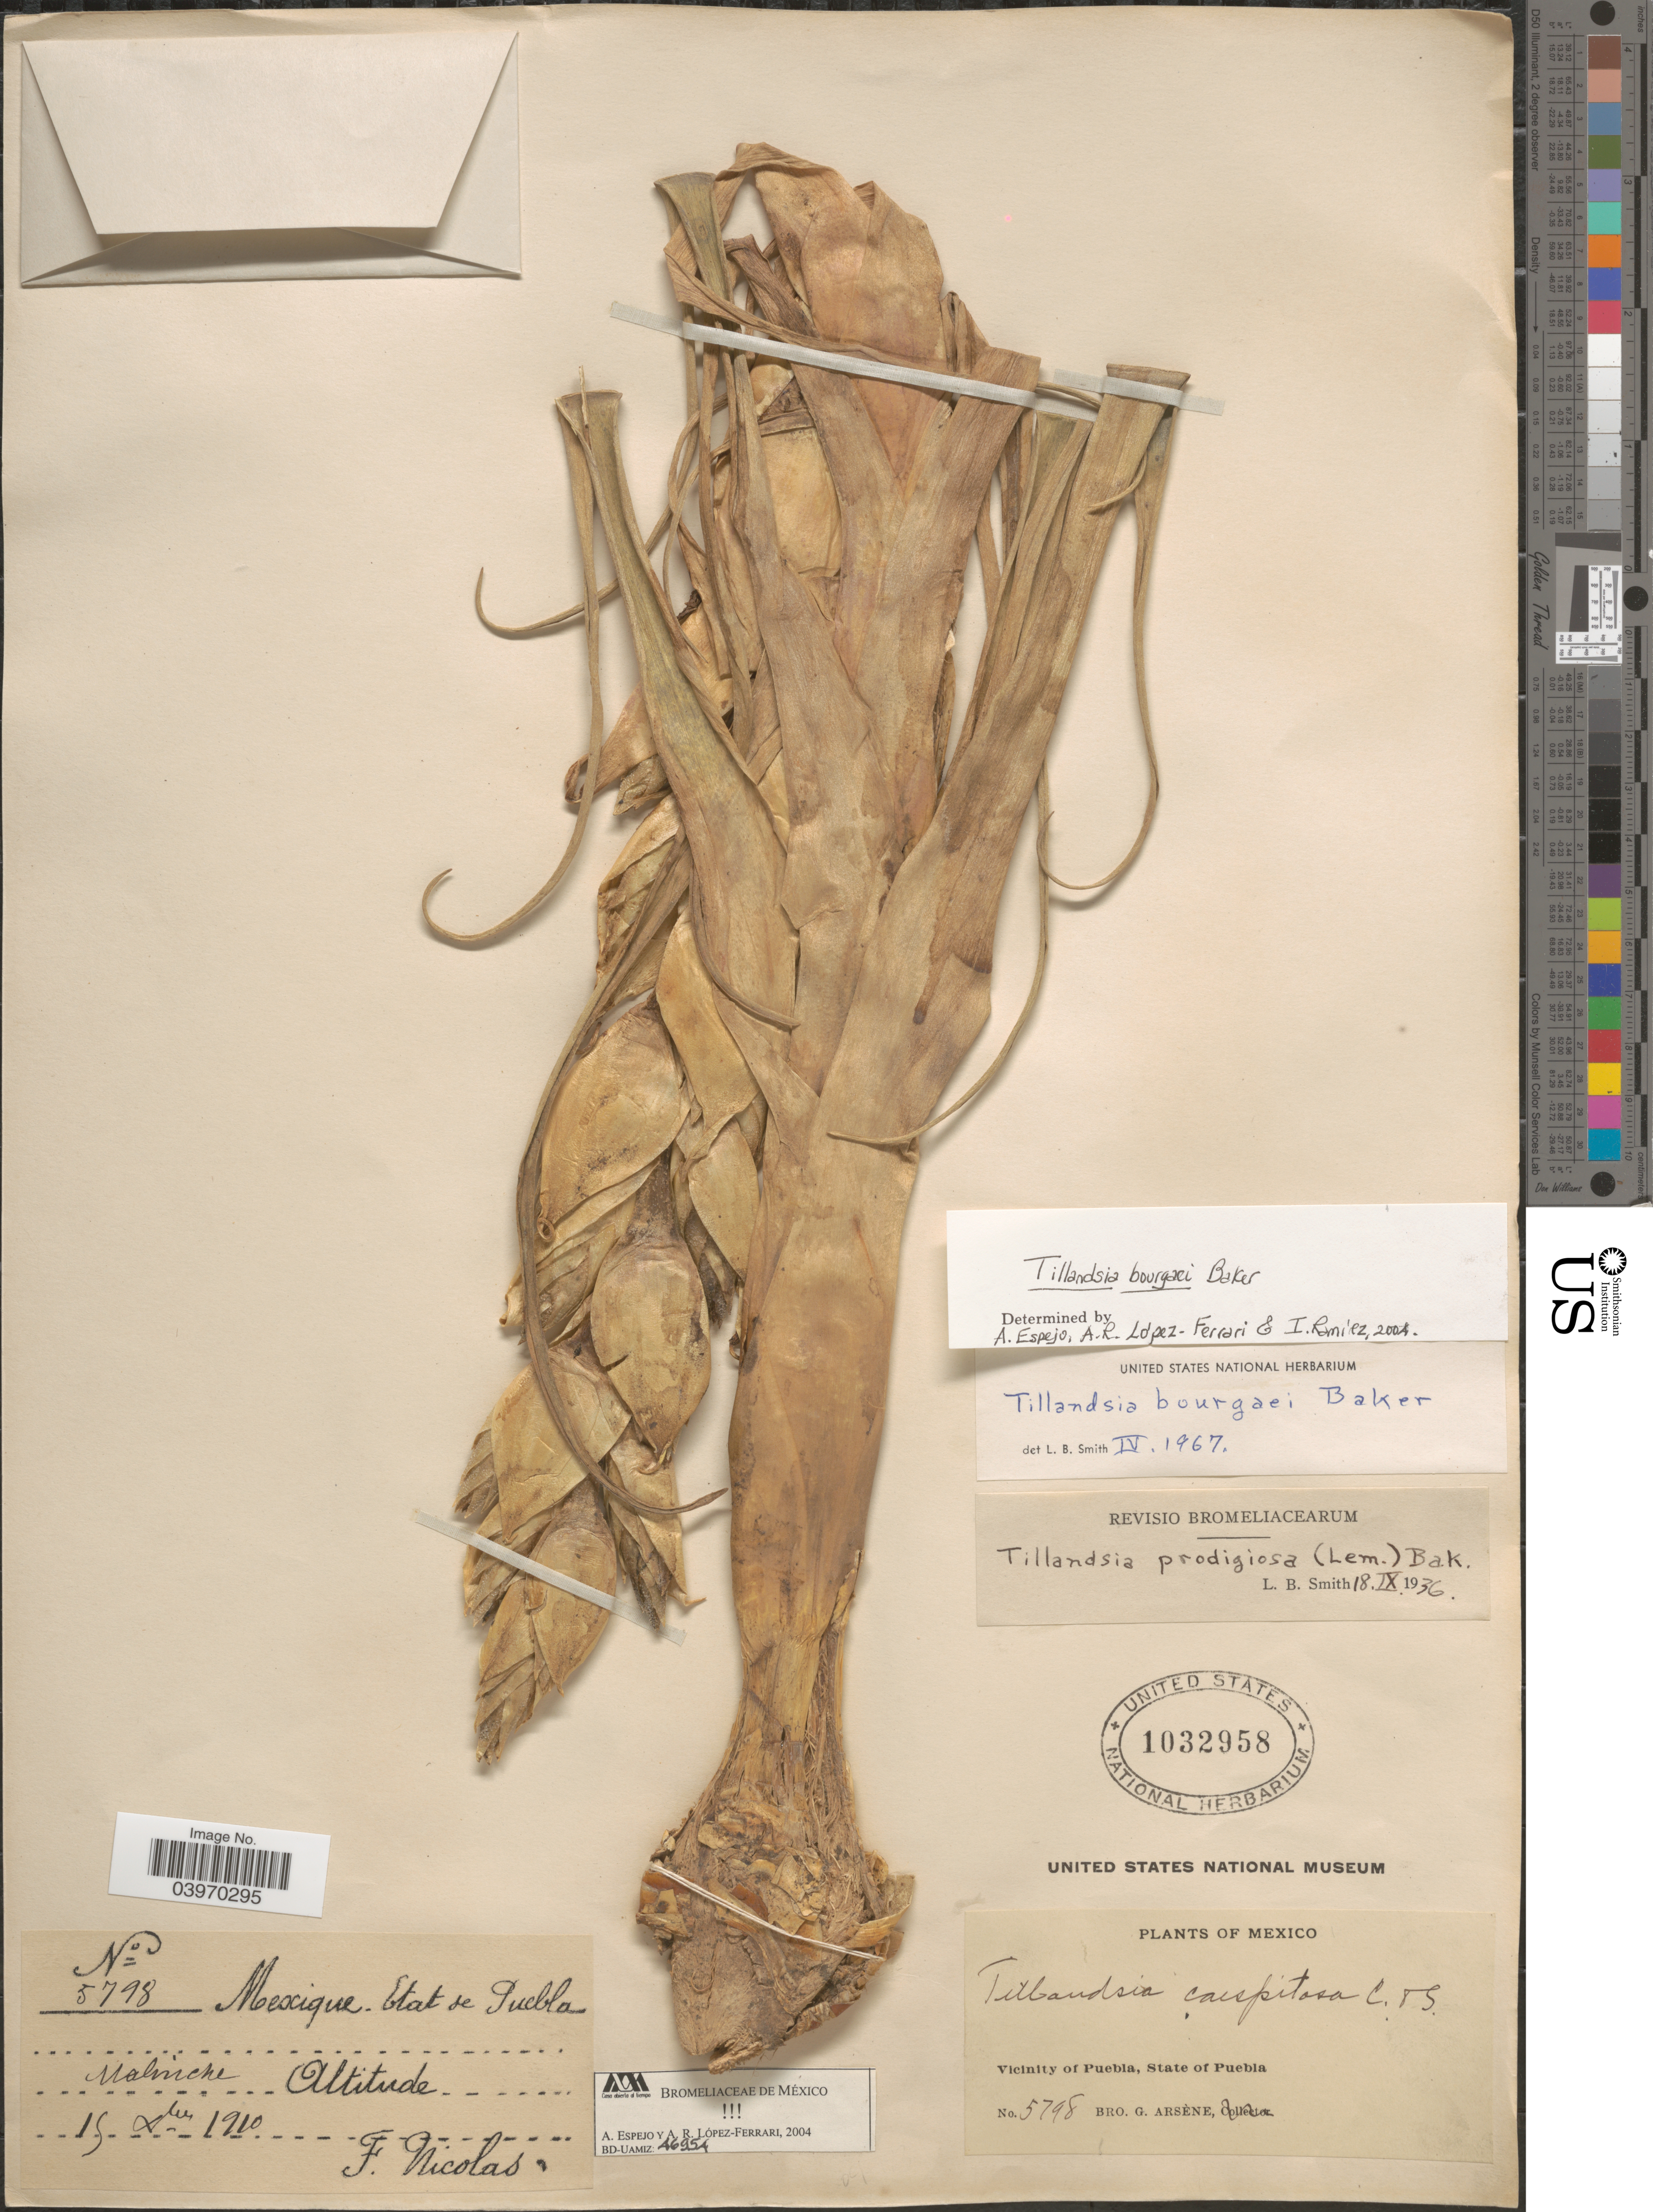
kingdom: Plantae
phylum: Tracheophyta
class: Liliopsida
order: Poales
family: Bromeliaceae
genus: Tillandsia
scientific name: Tillandsia bourgaei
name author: Baker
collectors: F. Nicolas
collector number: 5798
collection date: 1910-06-15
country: Mexico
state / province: Puebla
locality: Malinche. Vicinity of Puebla.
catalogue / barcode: US 1032958